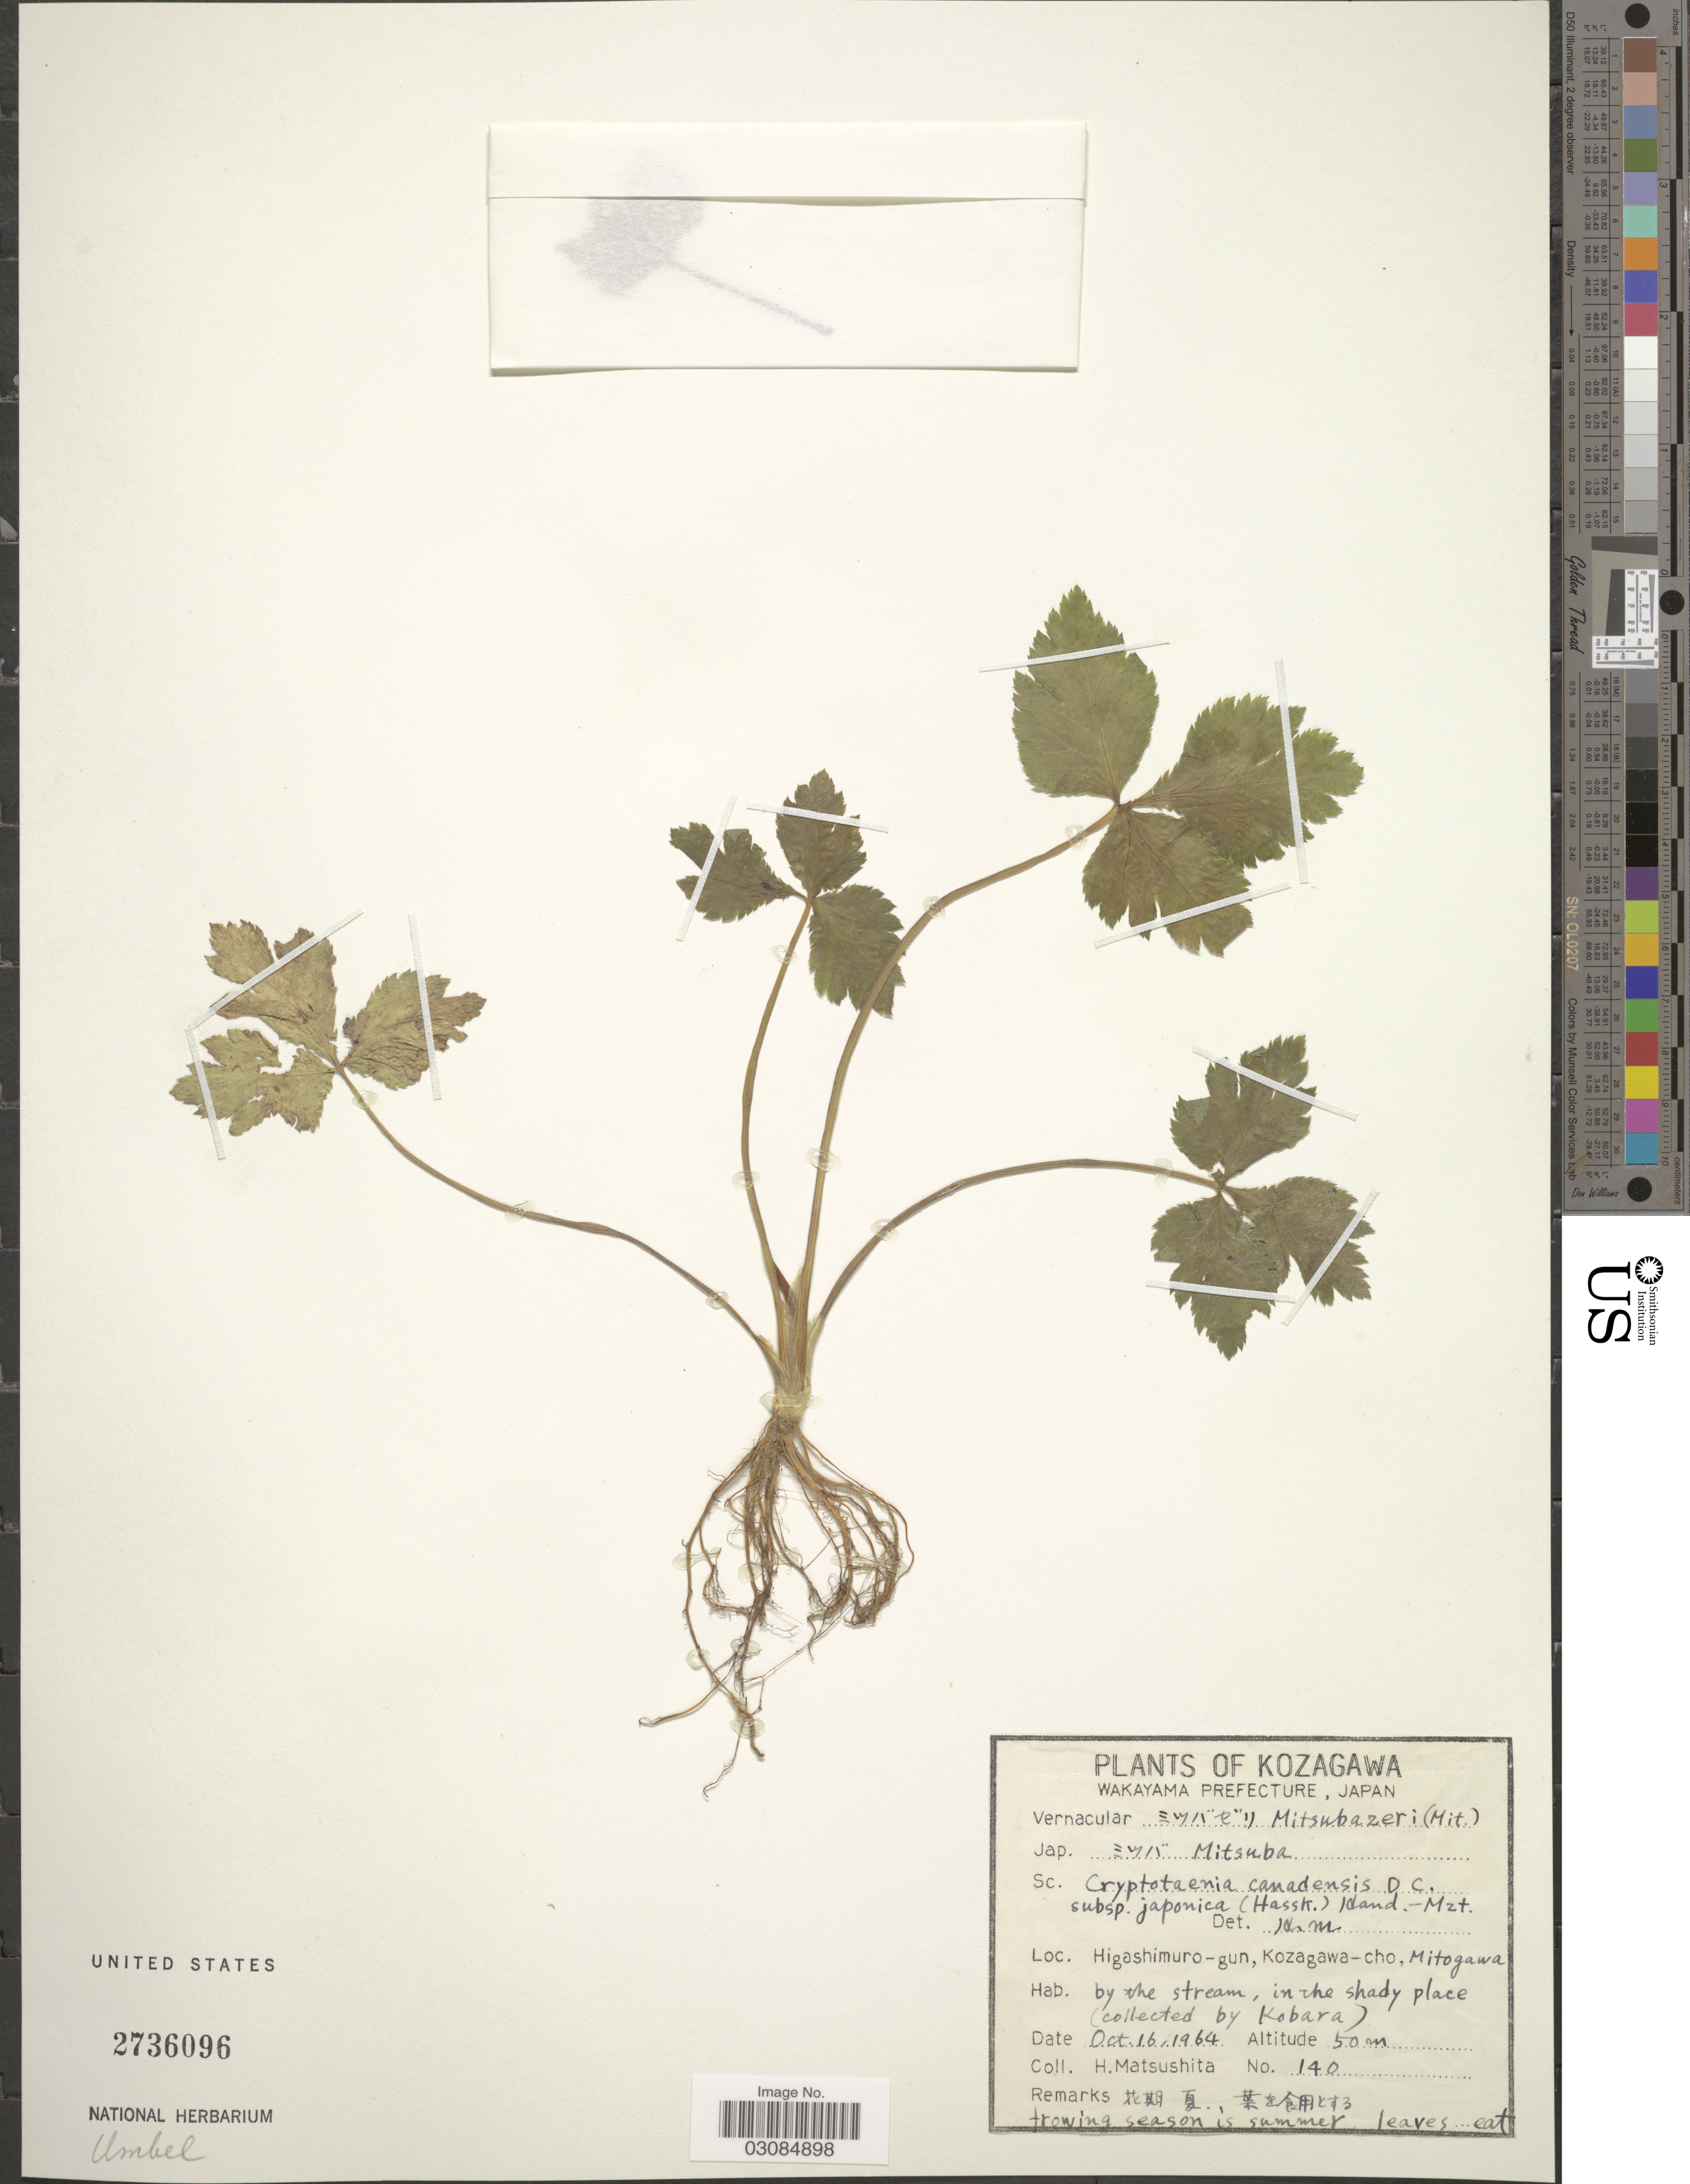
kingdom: Plantae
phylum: Tracheophyta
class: Magnoliopsida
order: Apiales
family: Apiaceae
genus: Cryptotaenia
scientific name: Cryptotaenia canadensis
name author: (L.) DC.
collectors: H. Matsushita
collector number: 140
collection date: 1964-10-16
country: Japan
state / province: Wakayama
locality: Kozagawa. Wakayama Prefecture. Higashimuro-gun, Kozagawa-cho, Mitogawa.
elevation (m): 50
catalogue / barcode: US 2736096